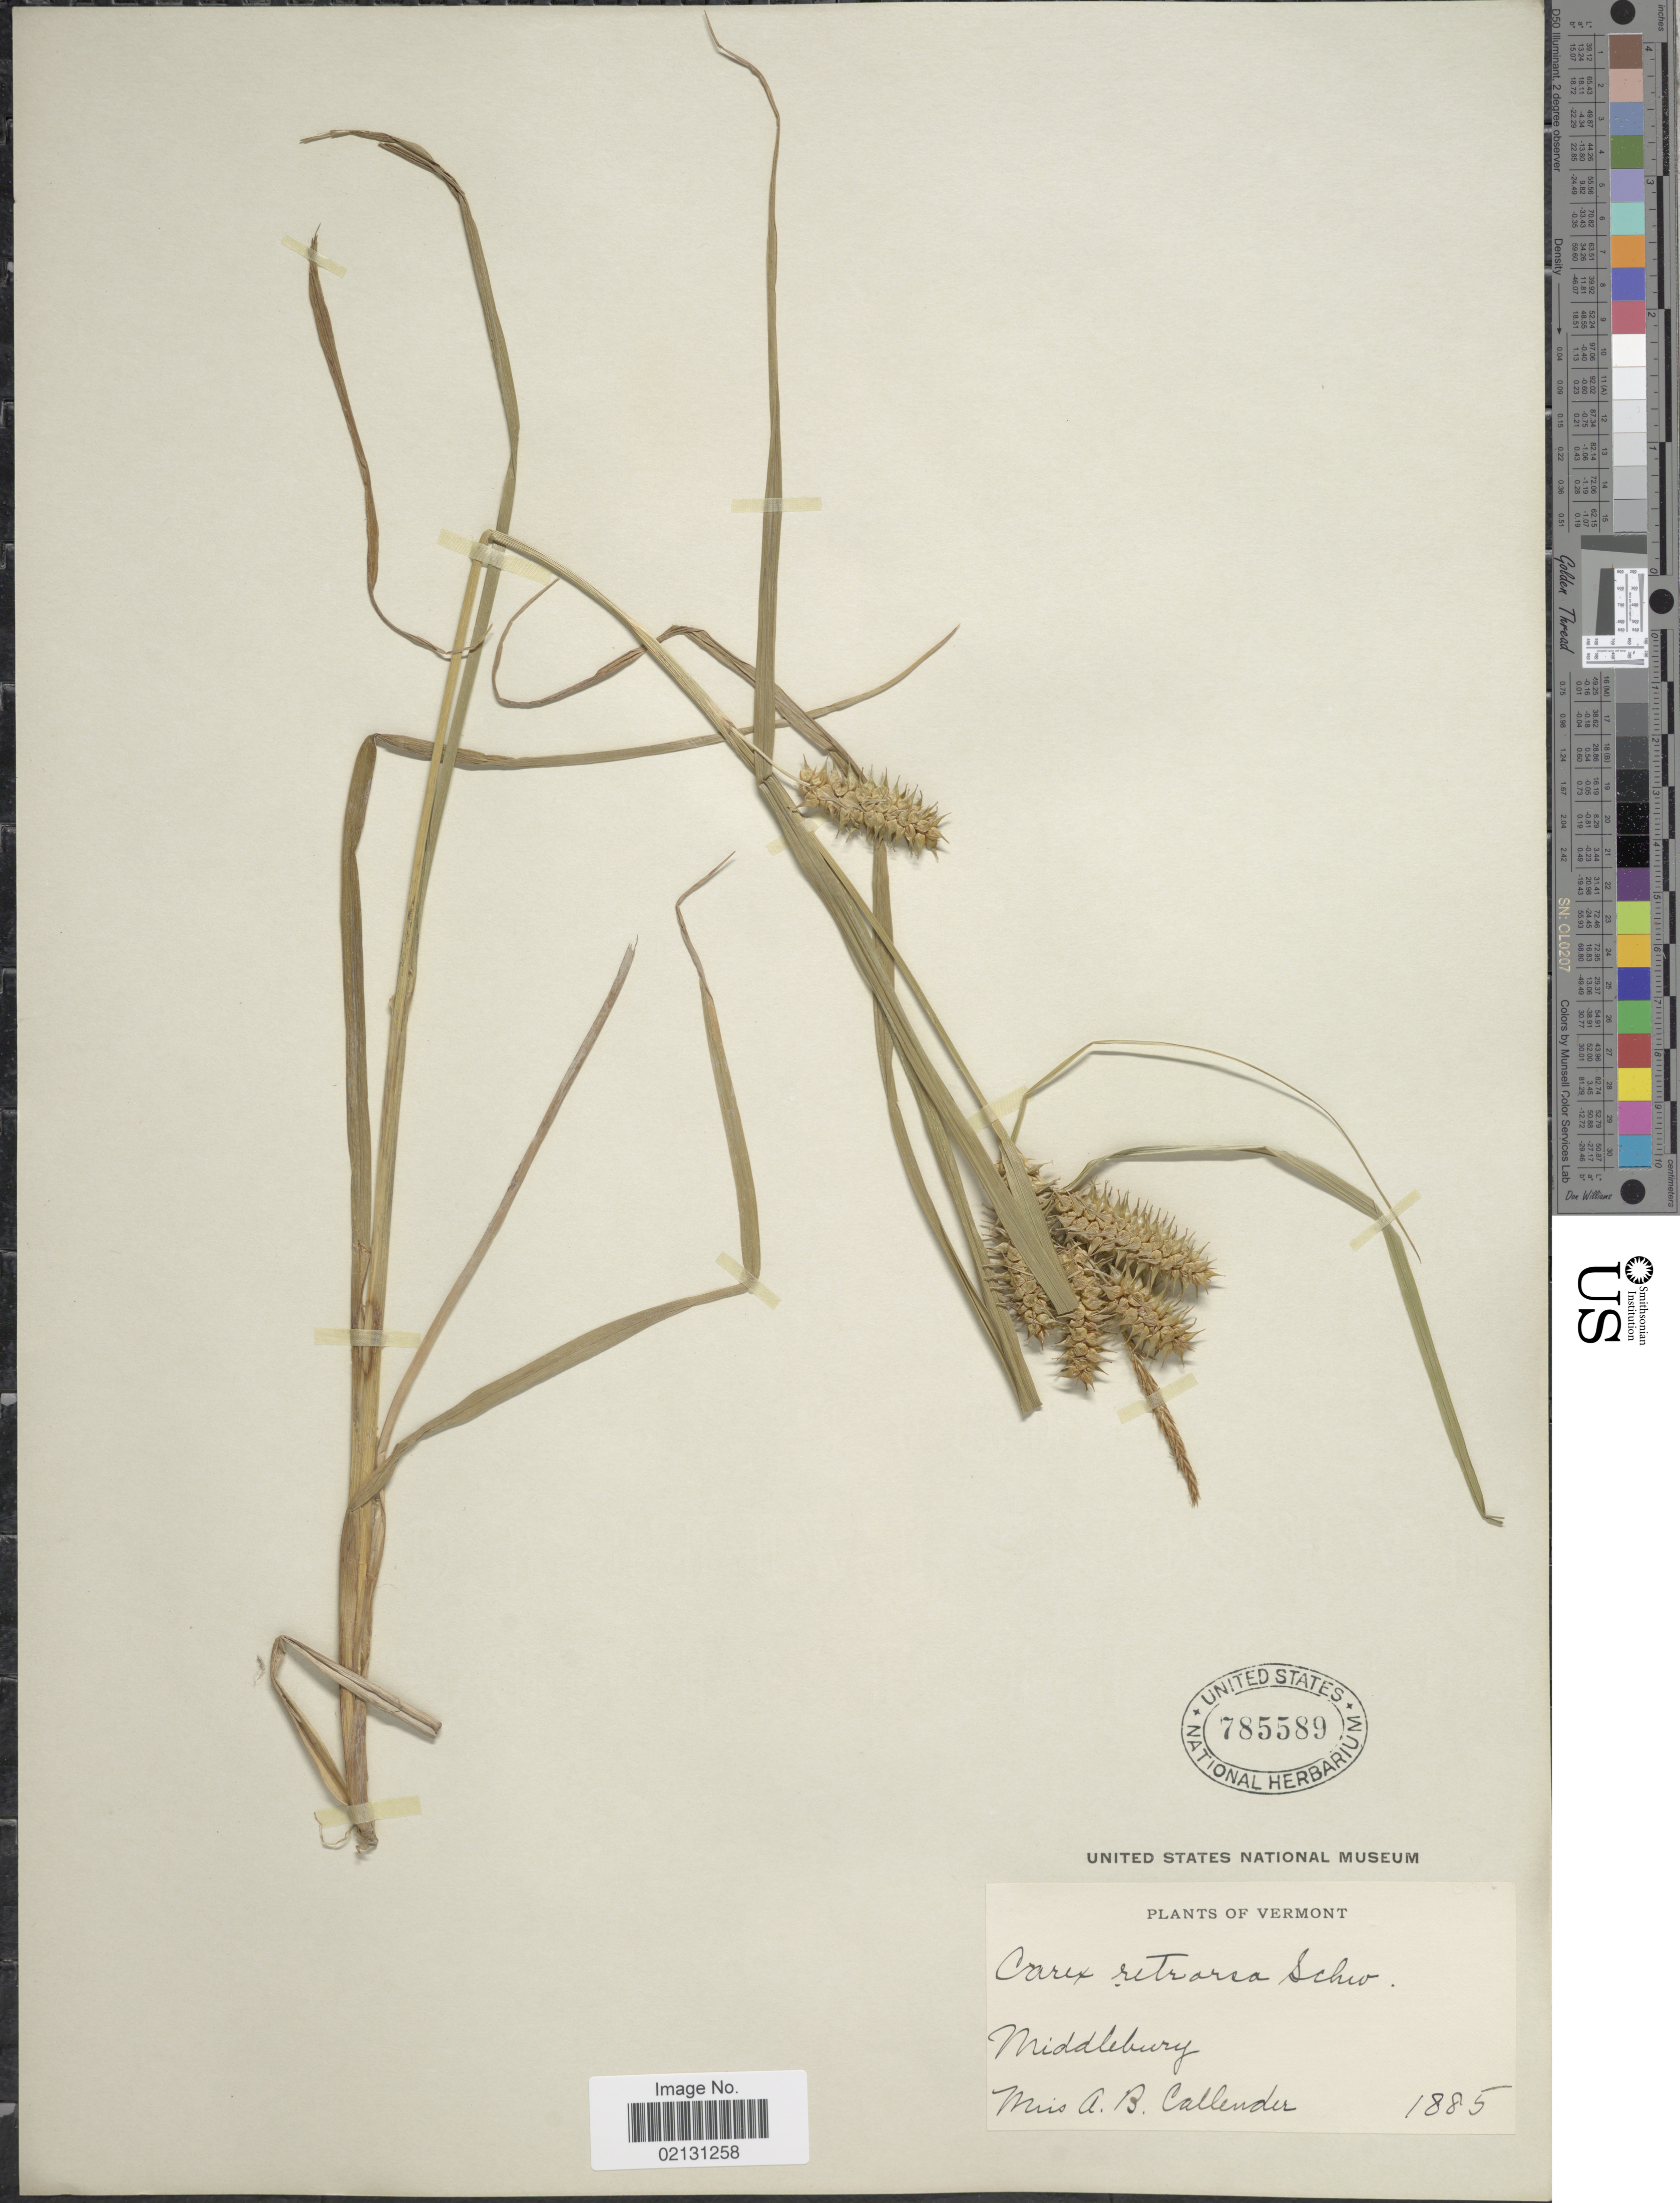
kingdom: Plantae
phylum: Tracheophyta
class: Liliopsida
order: Poales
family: Cyperaceae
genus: Carex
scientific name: Carex retrorsa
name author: Schwein.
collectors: A. Callender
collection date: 1885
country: United States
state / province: Vermont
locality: Middlebury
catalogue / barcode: US 785589